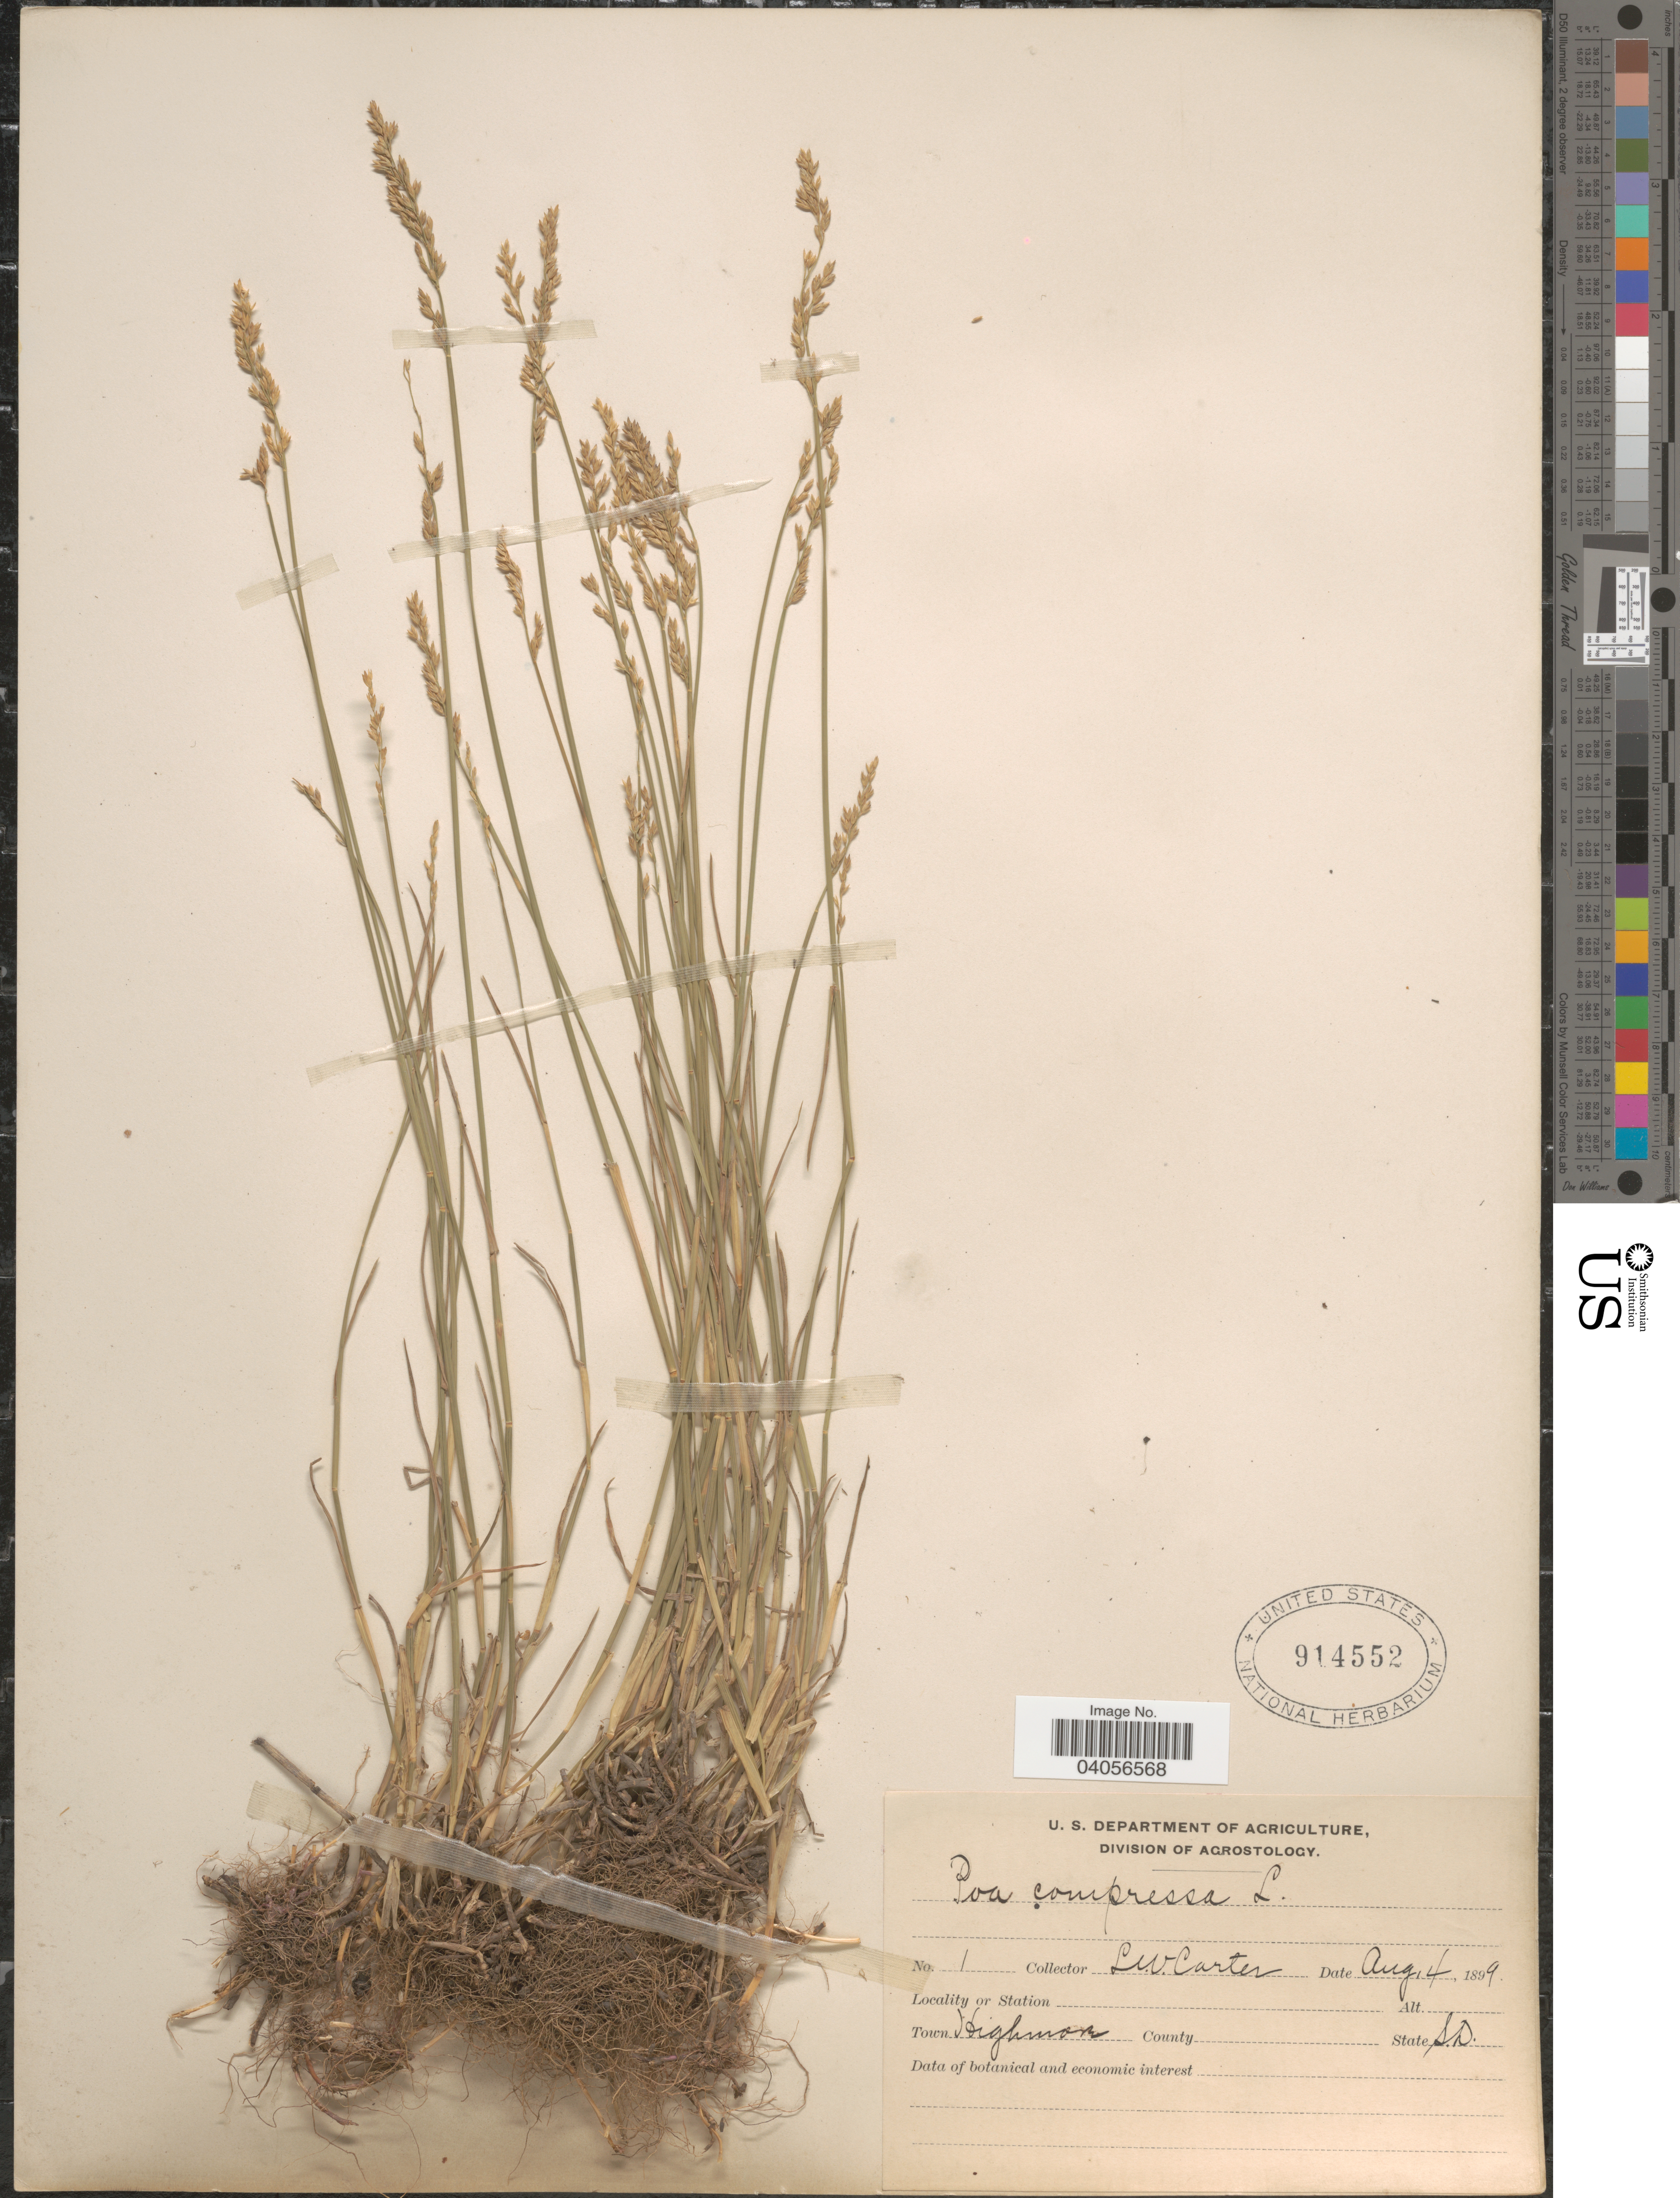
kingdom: Plantae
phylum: Tracheophyta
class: Liliopsida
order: Poales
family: Poaceae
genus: Poa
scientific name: Poa compressa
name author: L.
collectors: L. W. Carter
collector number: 1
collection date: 1899-08-04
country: United States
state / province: South Dakota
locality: Town Highmore.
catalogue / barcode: US 914552